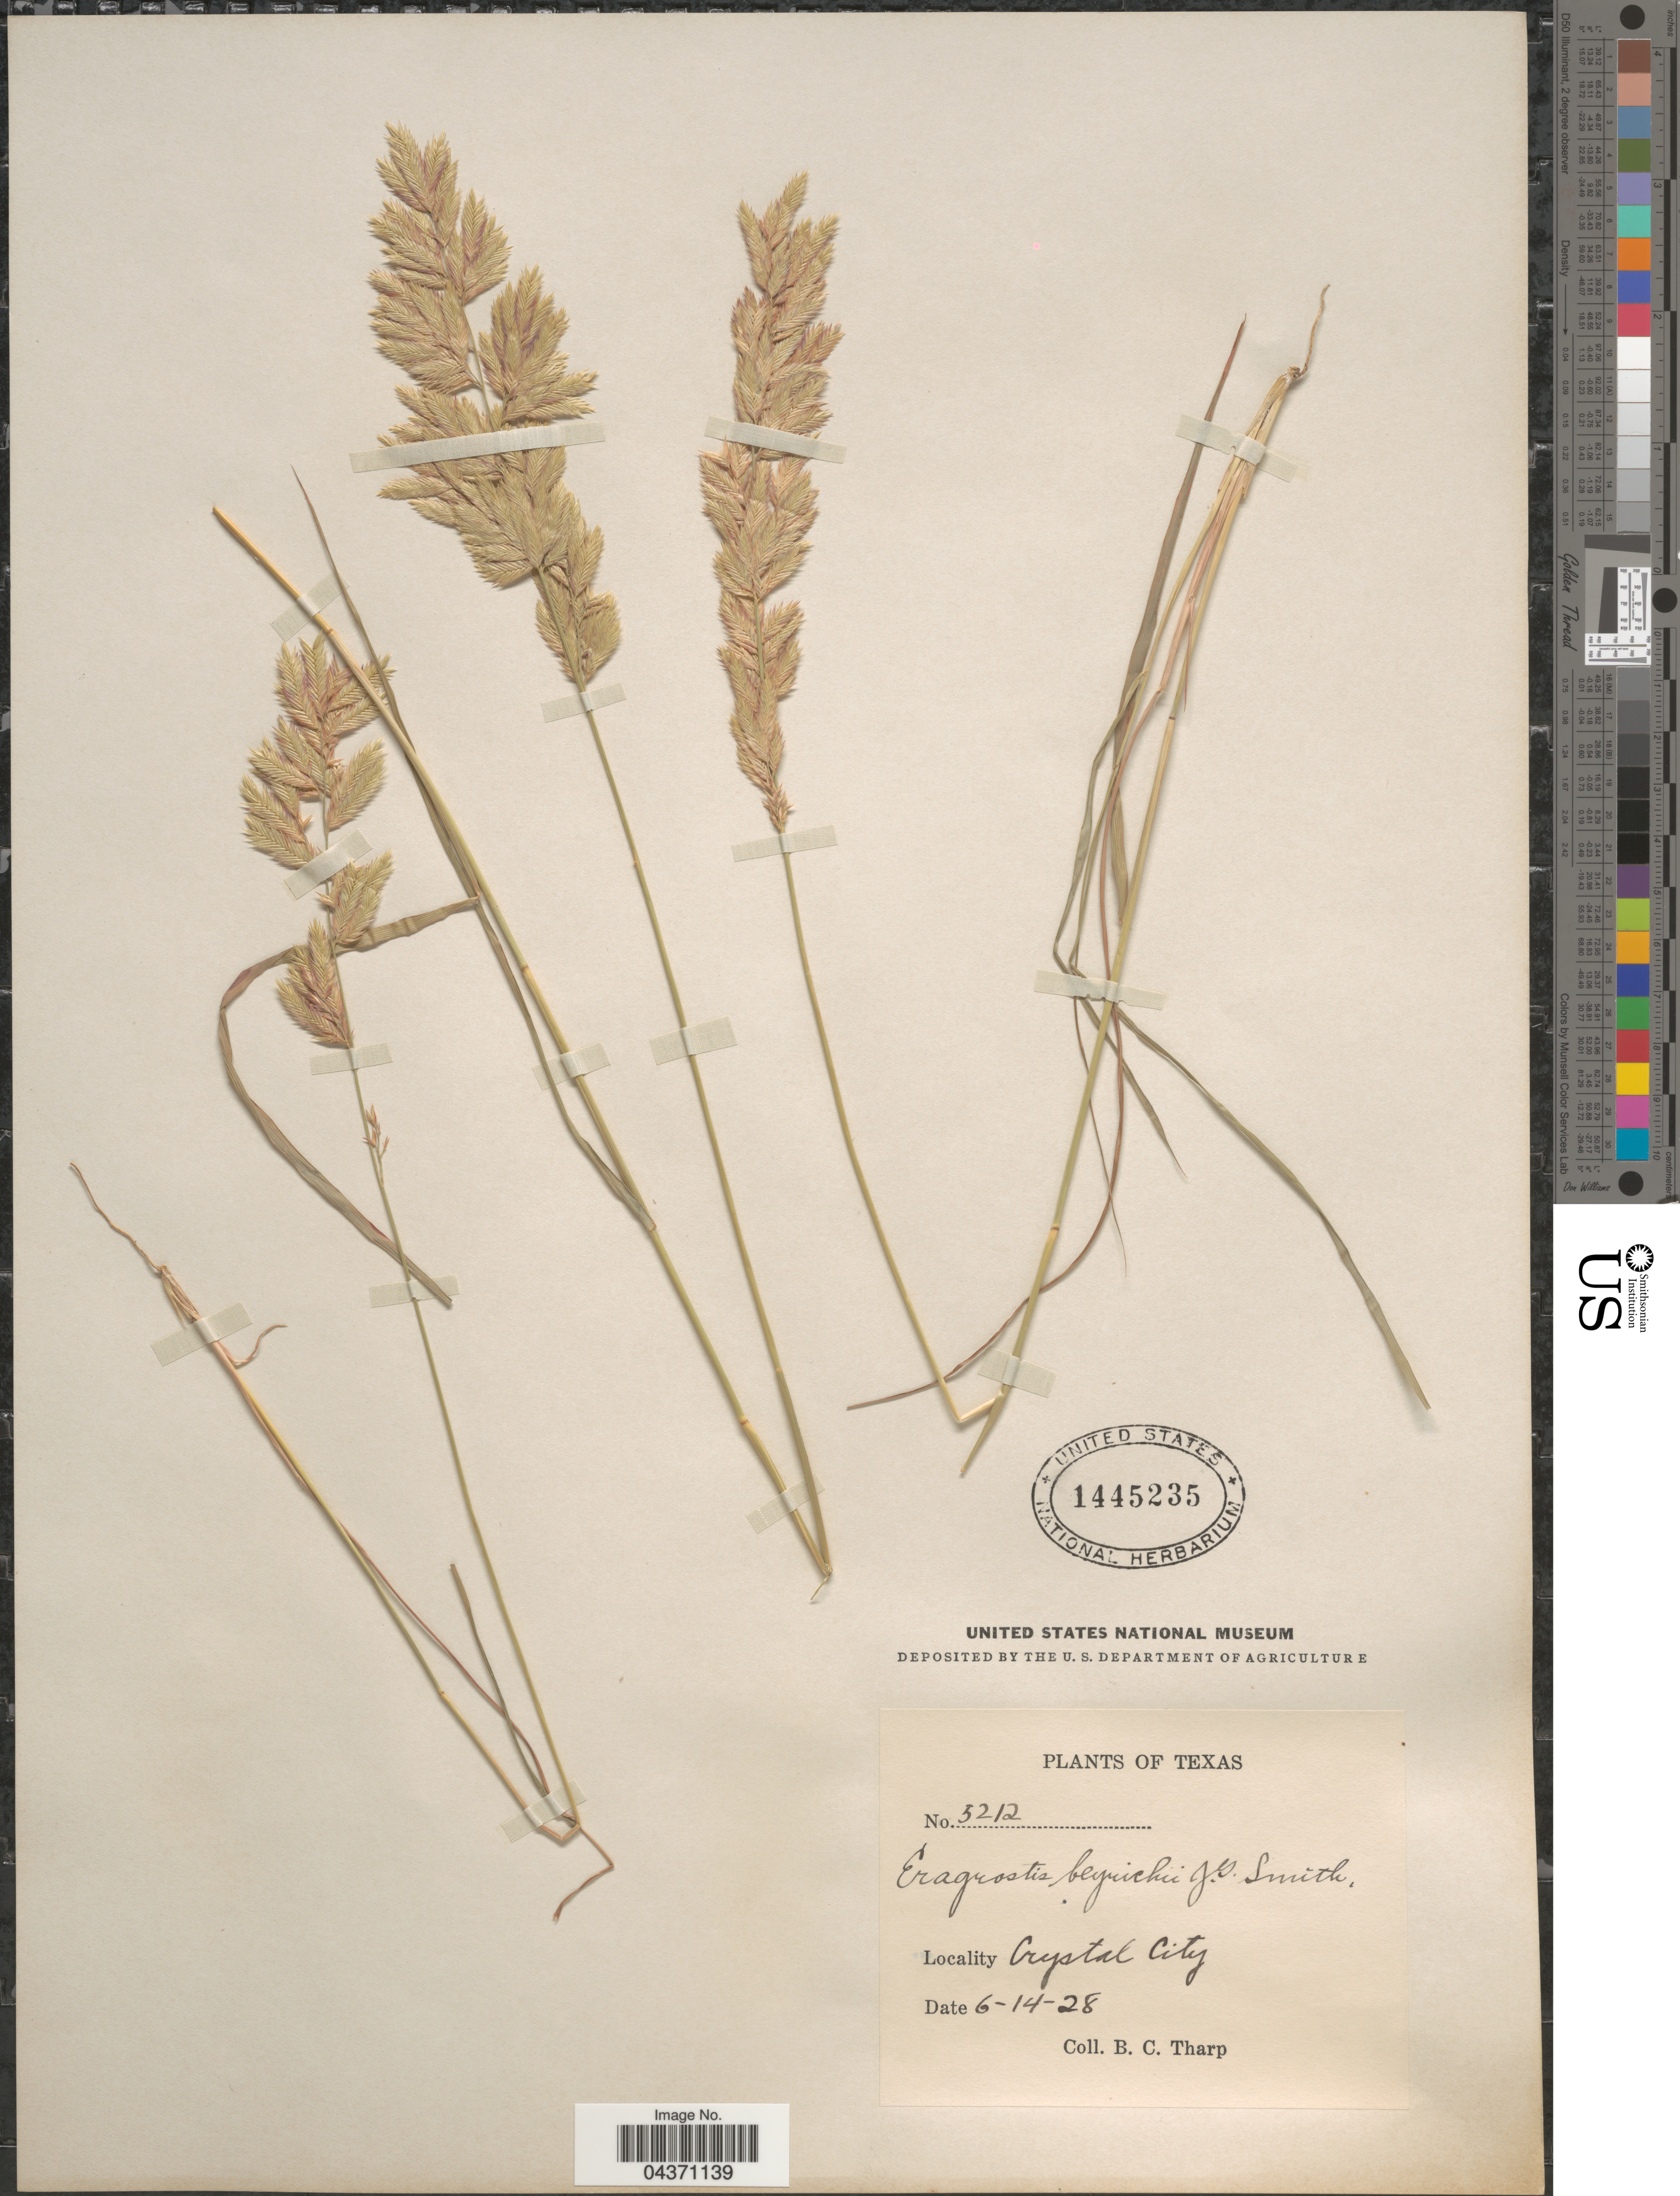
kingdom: Plantae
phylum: Tracheophyta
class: Liliopsida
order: Poales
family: Poaceae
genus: Eragrostis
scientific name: Eragrostis secundiflora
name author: J. Presl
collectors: B. C. Tharp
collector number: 5212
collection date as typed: Transcribed d/m/y: 14/6/28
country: United States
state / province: Texas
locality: Crystal City.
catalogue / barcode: US 1445235